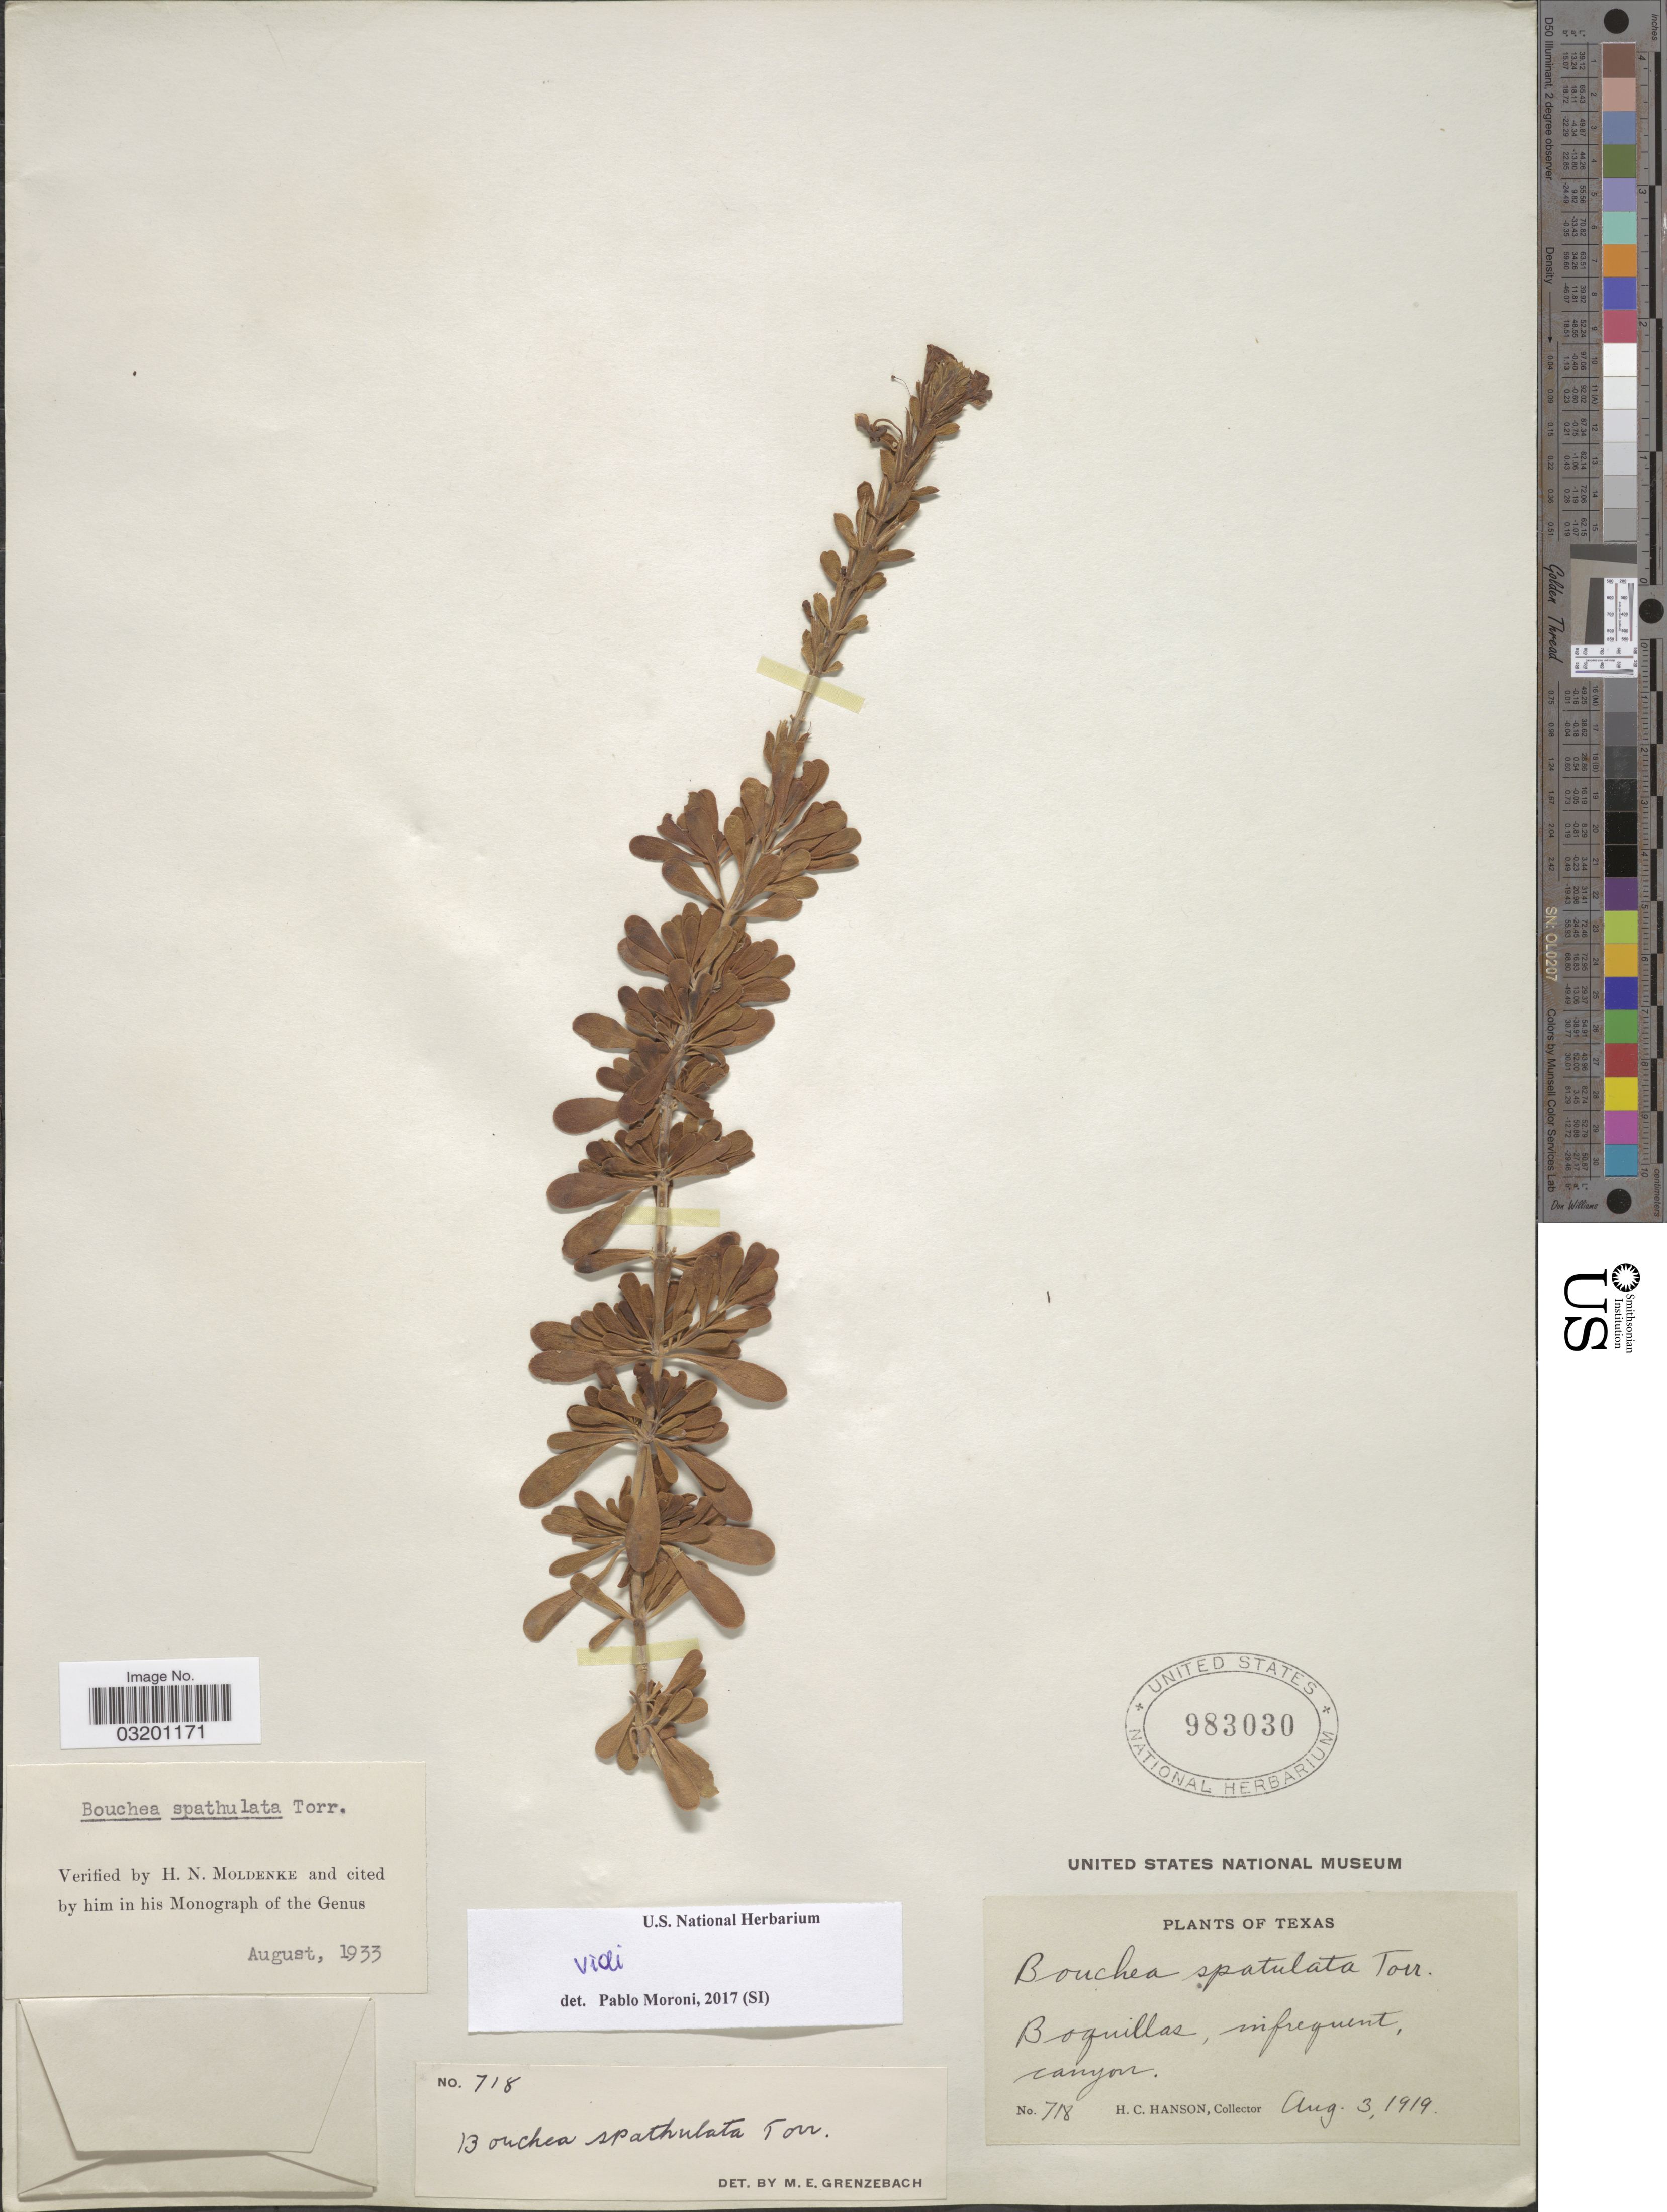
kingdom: Plantae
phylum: Tracheophyta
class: Magnoliopsida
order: Lamiales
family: Verbenaceae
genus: Bouchea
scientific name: Bouchea spathulata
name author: Torr. in Emory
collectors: H. Hanson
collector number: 718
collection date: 1919-08-03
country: United States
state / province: Texas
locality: Boguillas, infrequent, canyon.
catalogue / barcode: US 983030